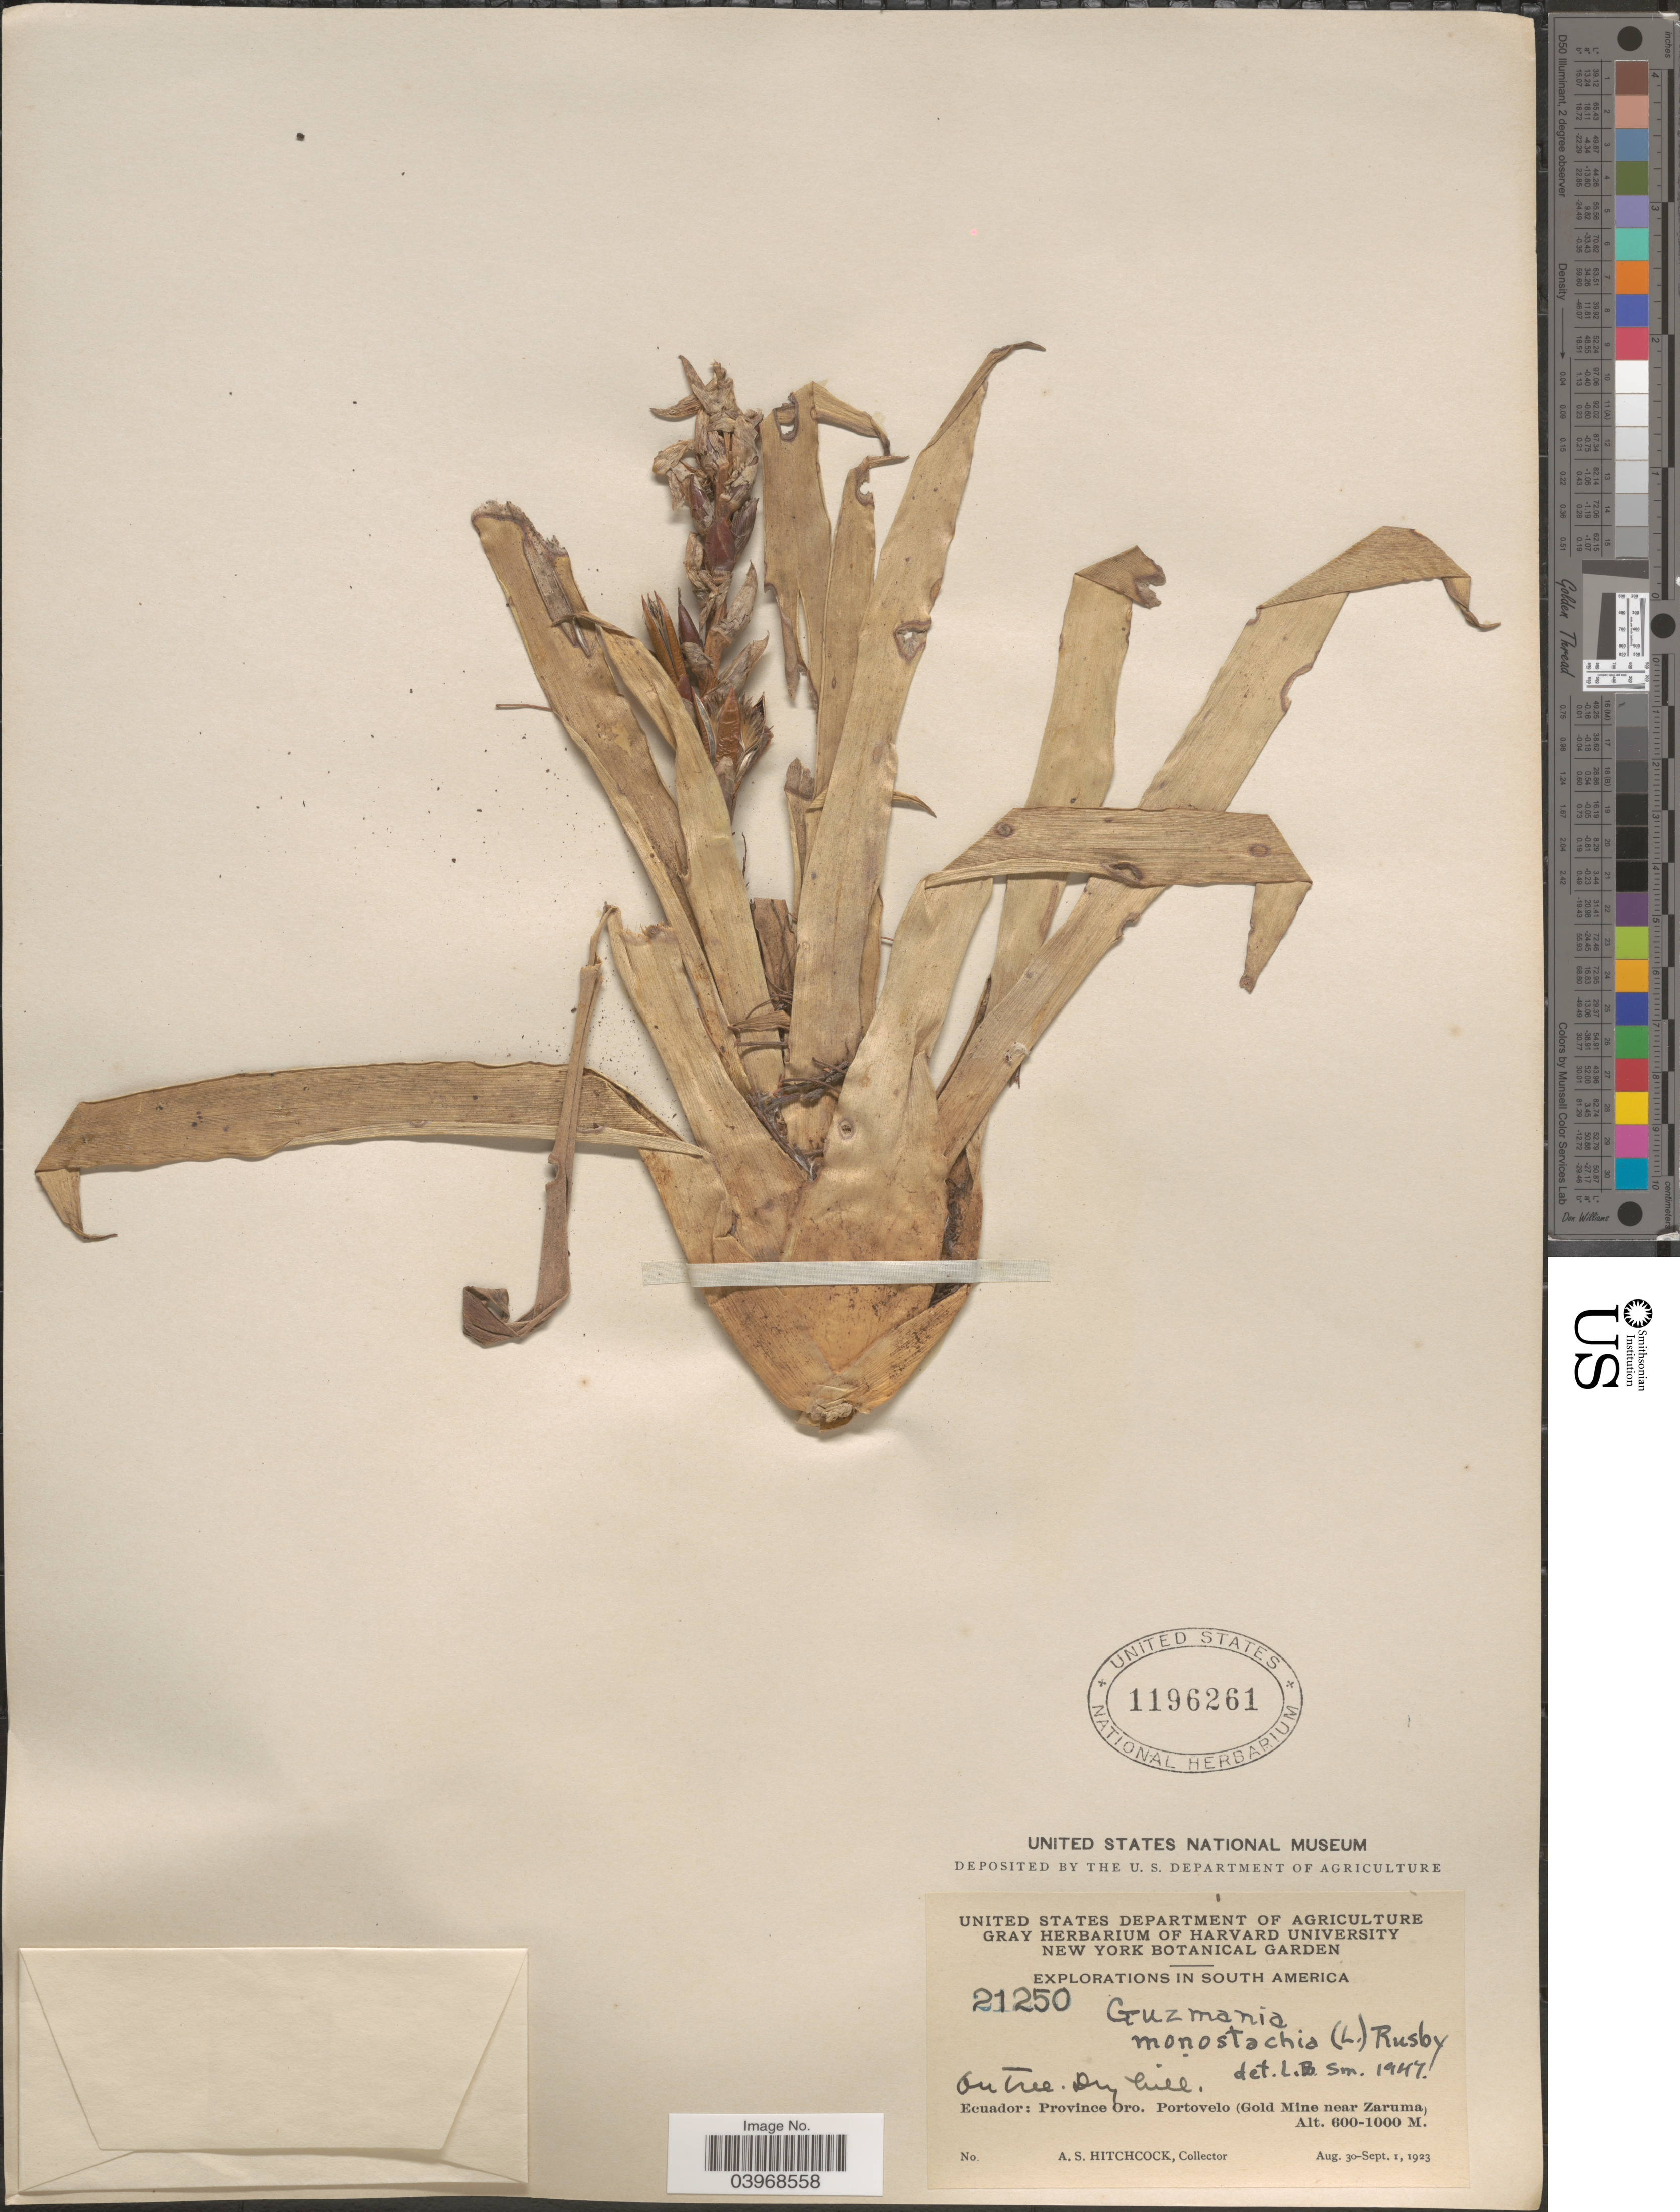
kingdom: Plantae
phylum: Tracheophyta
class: Liliopsida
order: Poales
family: Bromeliaceae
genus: Guzmania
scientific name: Guzmania monostachia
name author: (L.) Rusby ex Mez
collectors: A. S. Hitchcock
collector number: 21250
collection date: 1923-08-30/1923-09-01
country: Ecuador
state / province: El Oro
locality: Province Oro. Portovelo (Gold Mine near Zaruma).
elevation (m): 600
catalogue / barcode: US 1196261